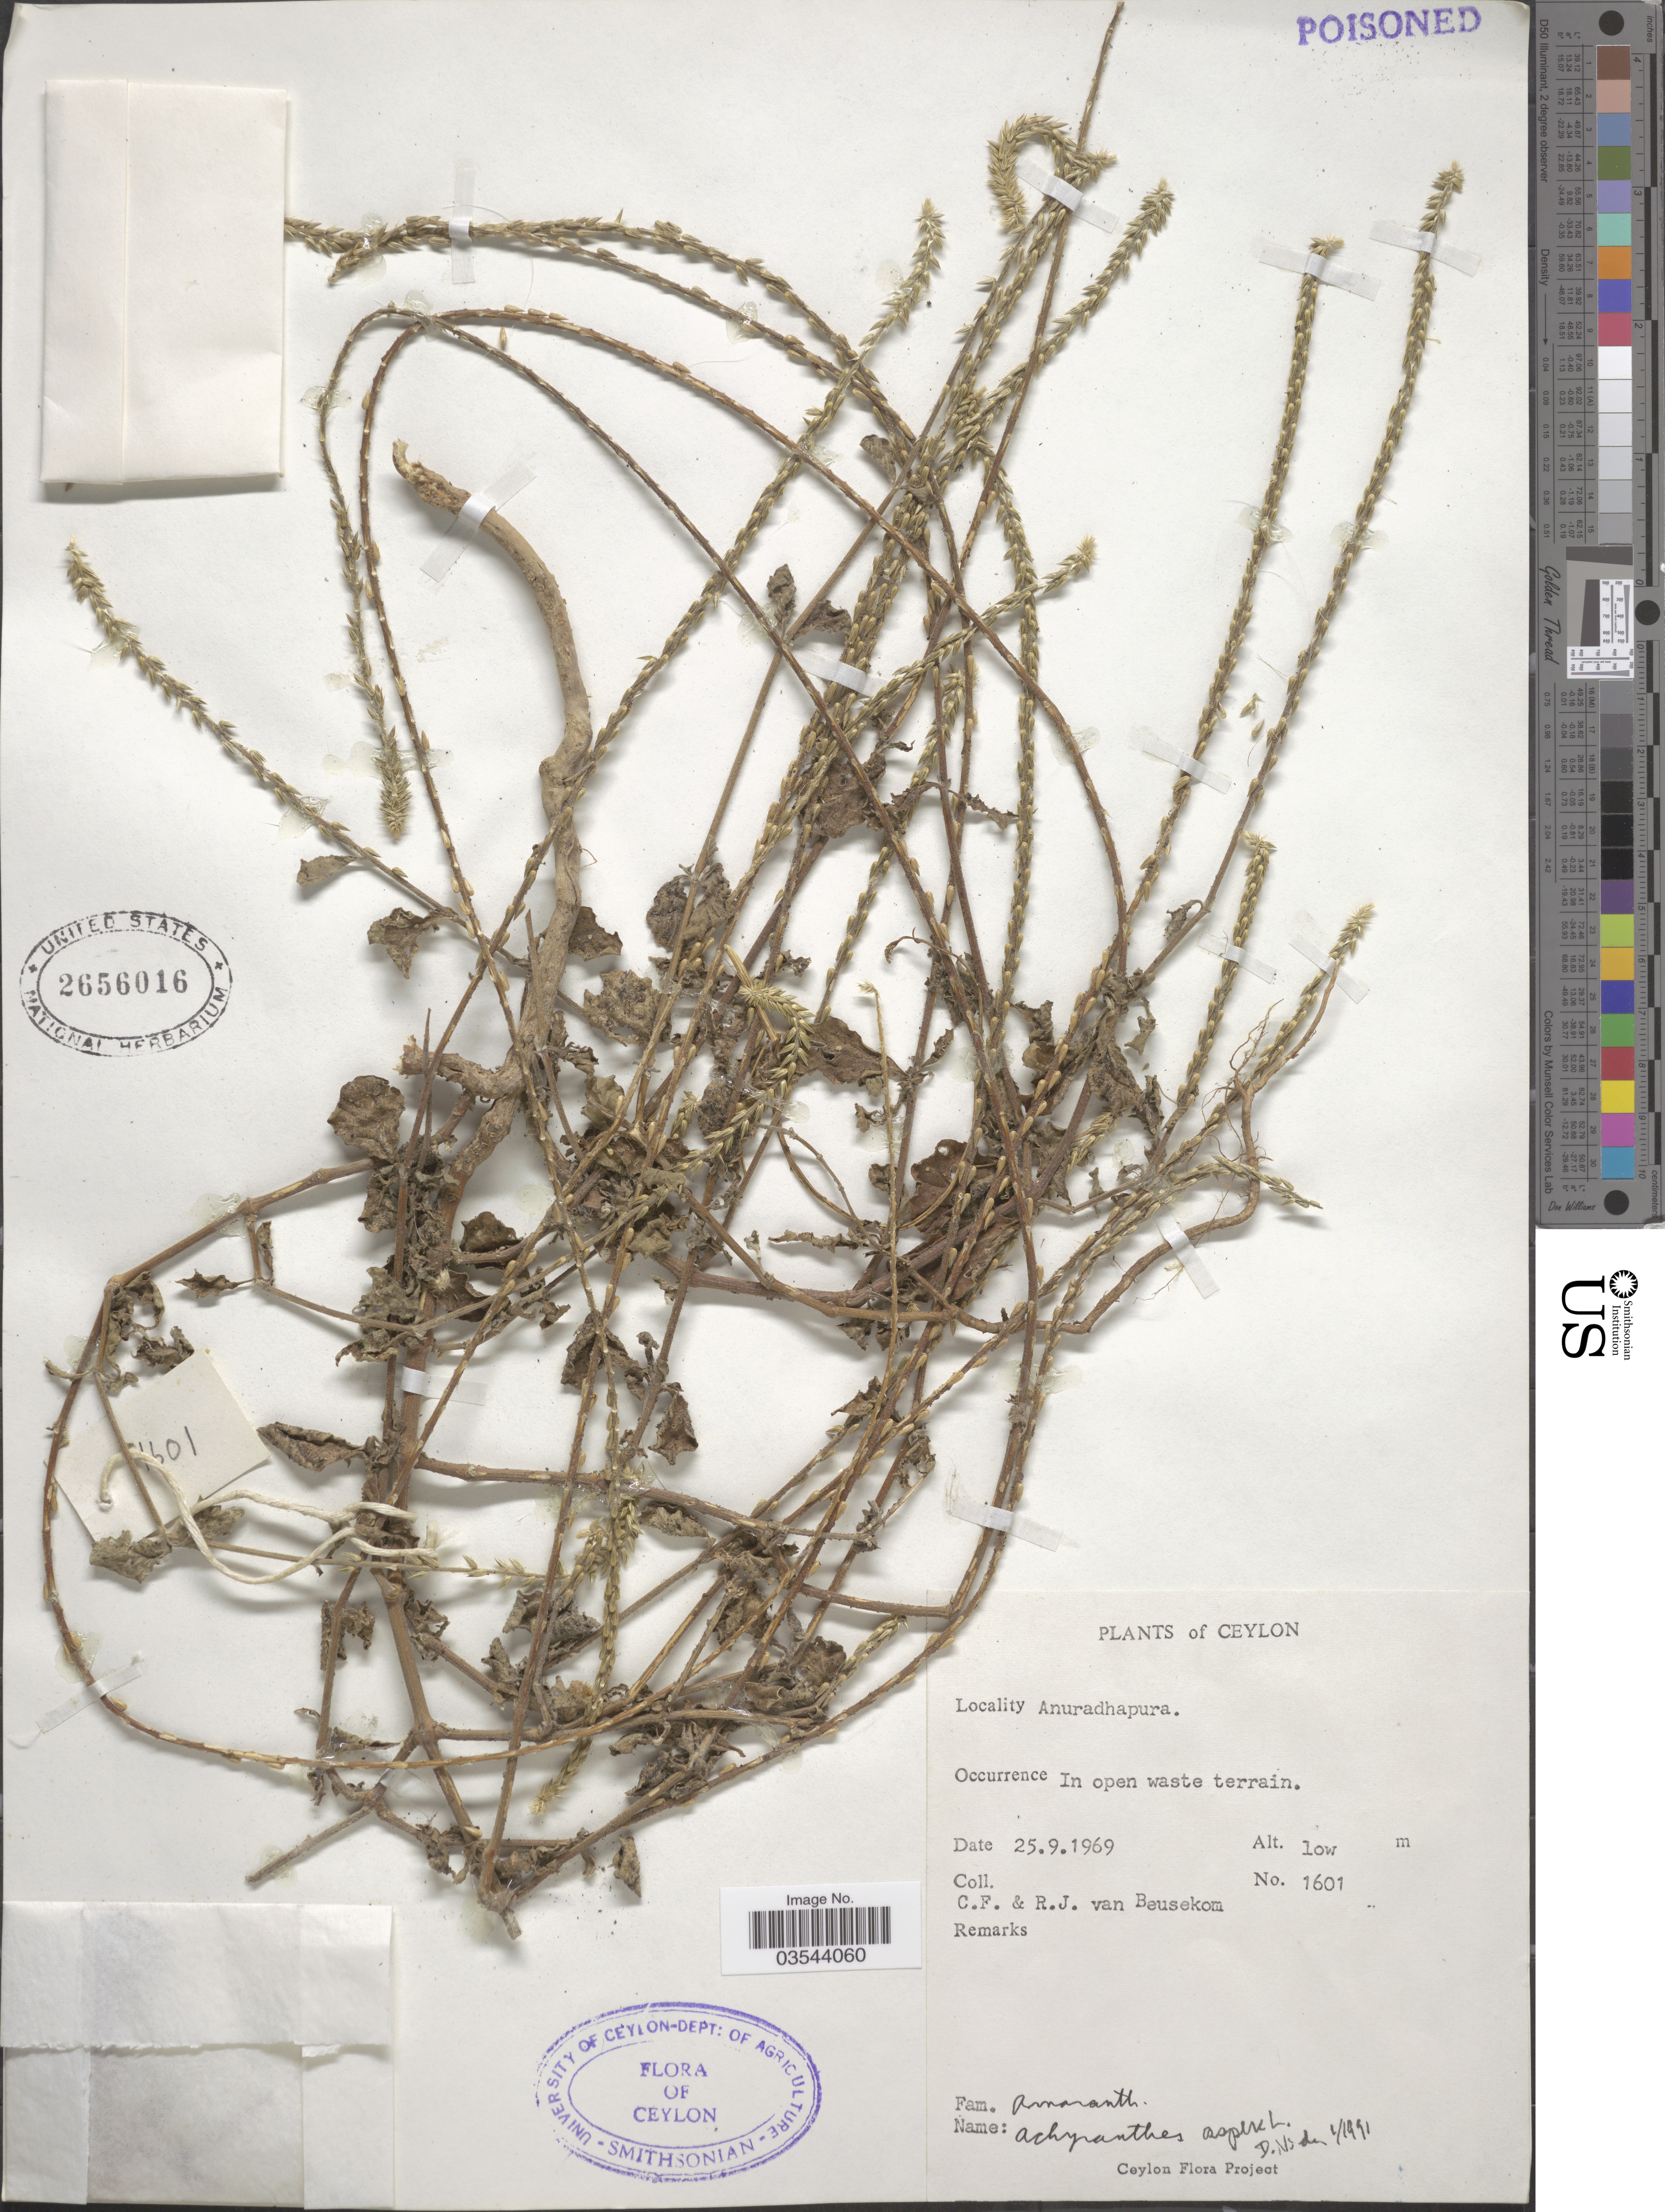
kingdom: Plantae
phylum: Tracheophyta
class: Magnoliopsida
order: Caryophyllales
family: Amaranthaceae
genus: Achyranthes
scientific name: Achyranthes aspera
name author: L.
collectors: C. F. Beusekom & R. Beusekom-Osinga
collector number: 1601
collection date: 1969-09-25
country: Sri Lanka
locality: Ceylon. Anuradhapura.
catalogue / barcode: US 2656016